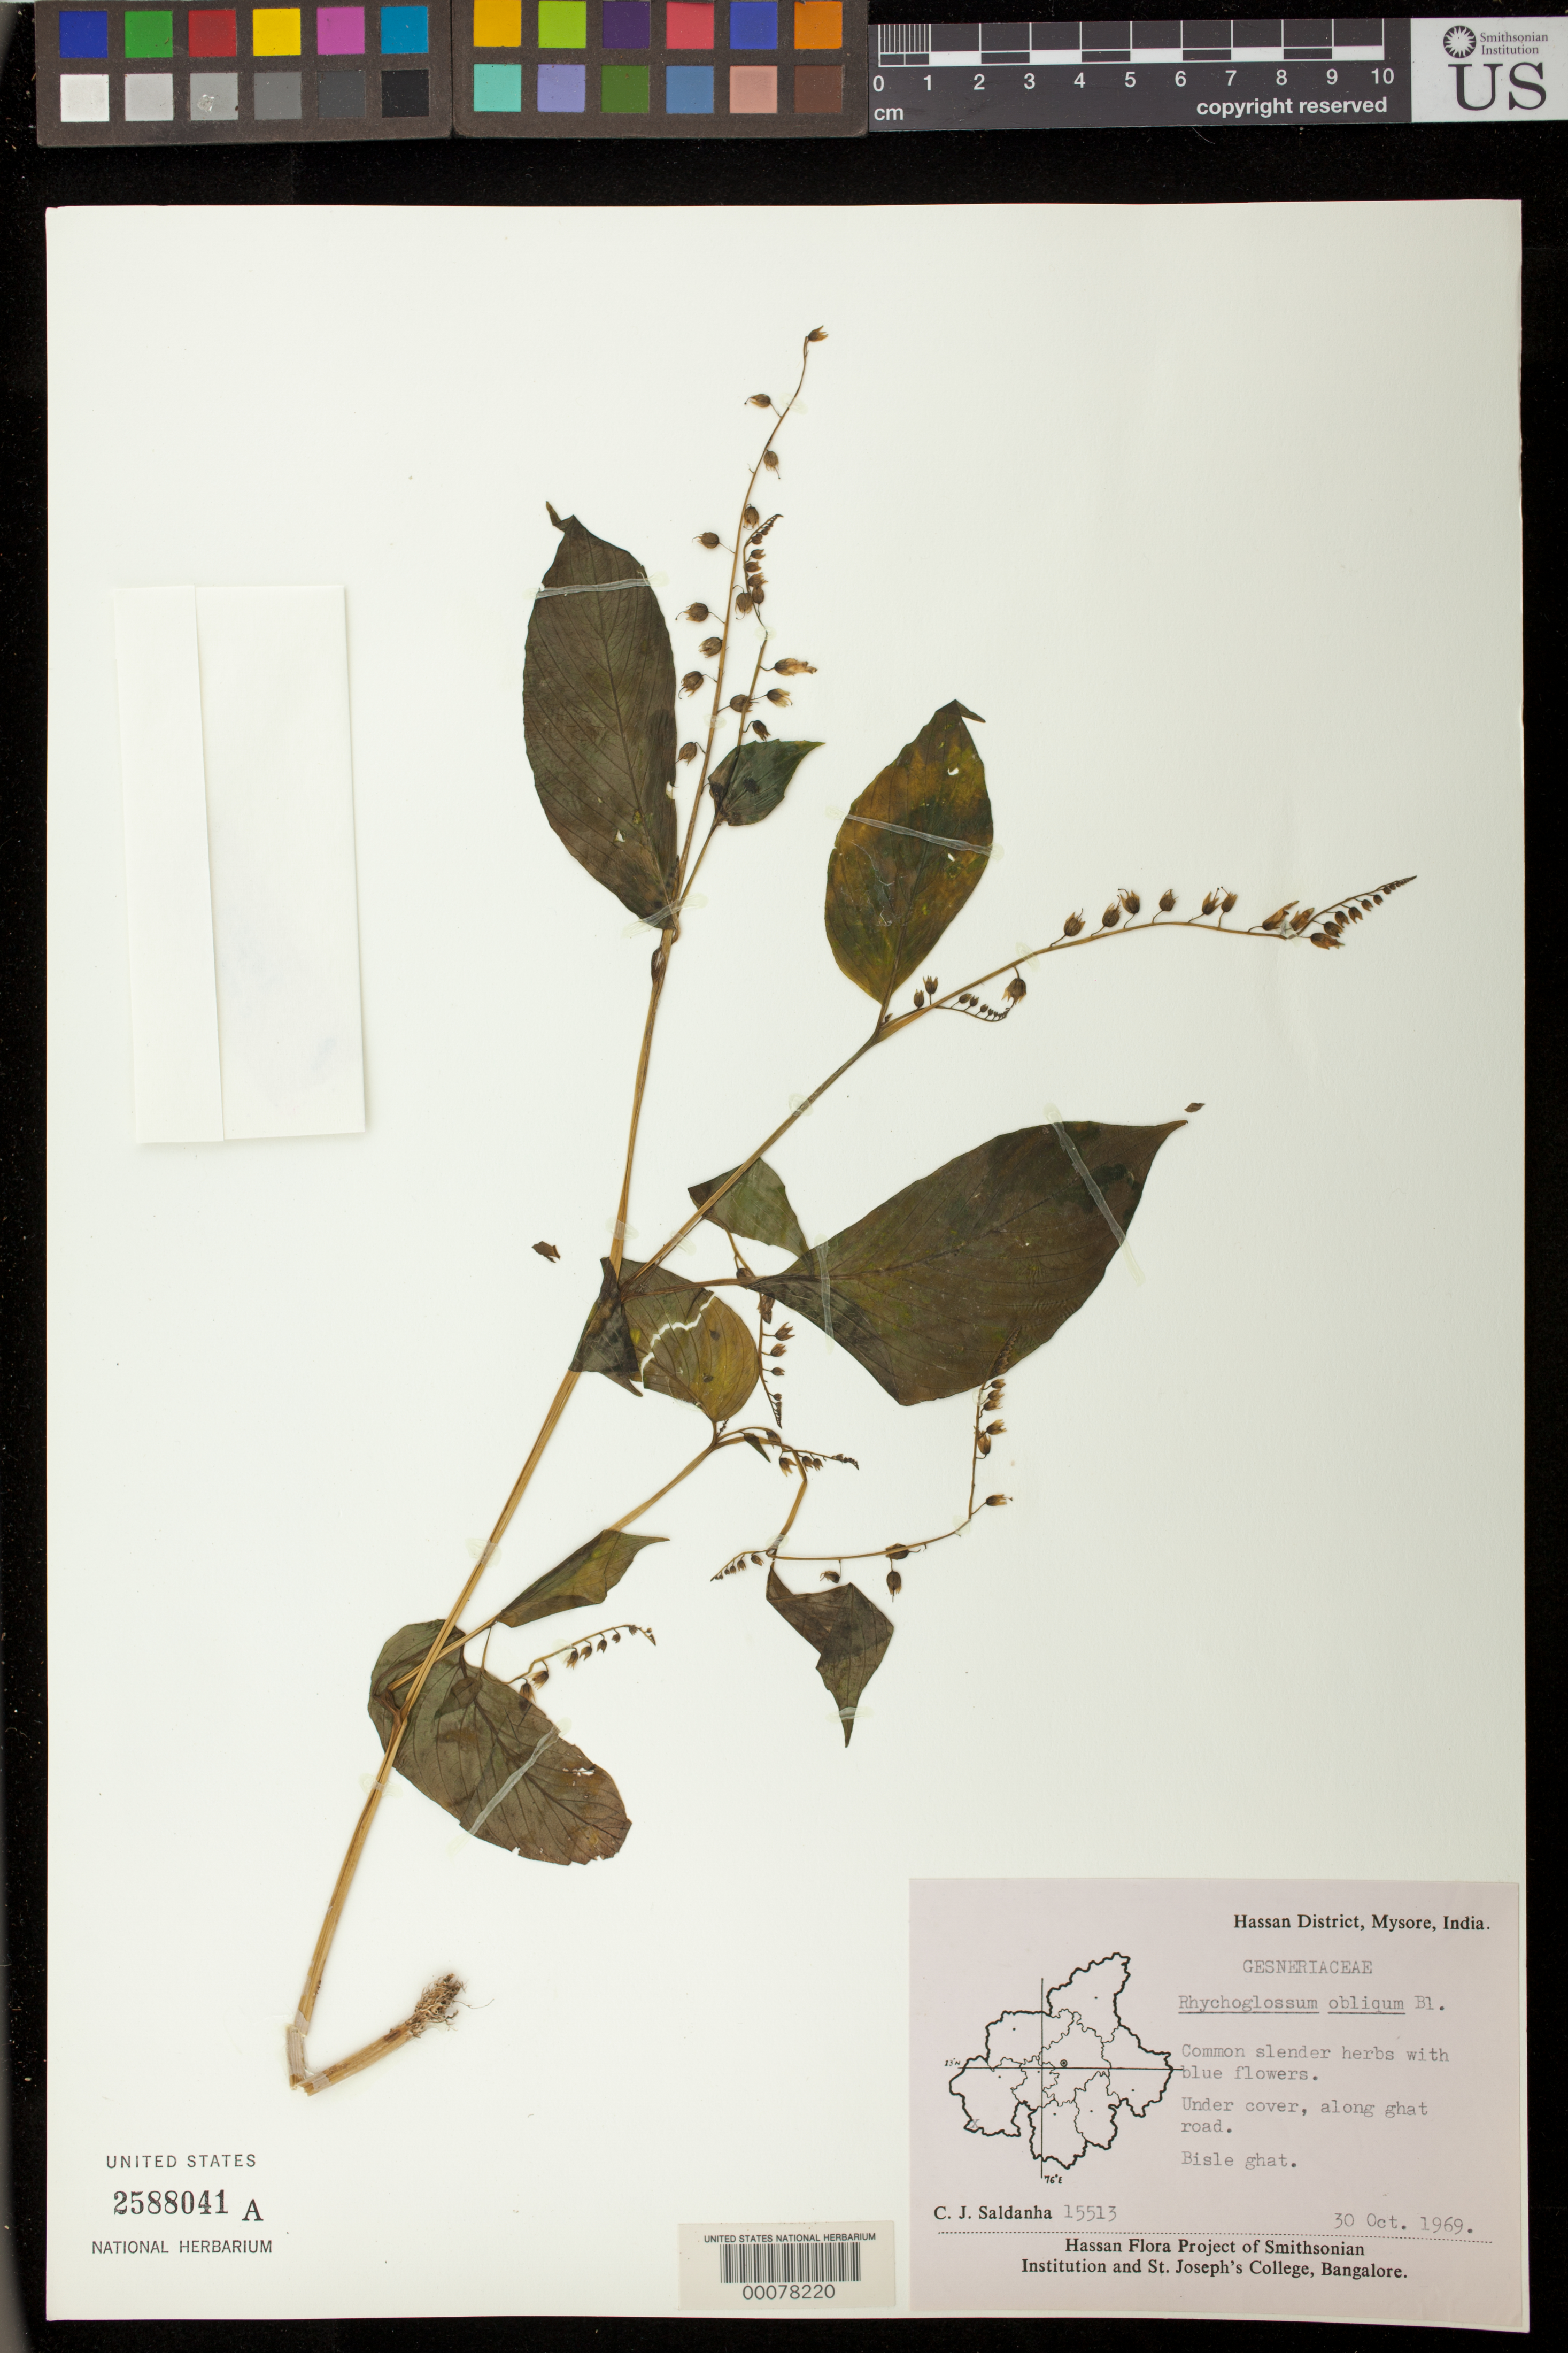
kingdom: Plantae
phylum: Tracheophyta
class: Magnoliopsida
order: Lamiales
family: Gesneriaceae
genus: Rhynchoglossum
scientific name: Rhynchoglossum obliquum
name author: Blume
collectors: C. J. Saldanha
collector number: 15513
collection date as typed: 30 Oct 1969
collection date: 1969-10-30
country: India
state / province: Karnataka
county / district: Mysore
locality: Hassan (dist.), Bisle ghat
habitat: Under cover, along ghat road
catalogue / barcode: US 2588041A